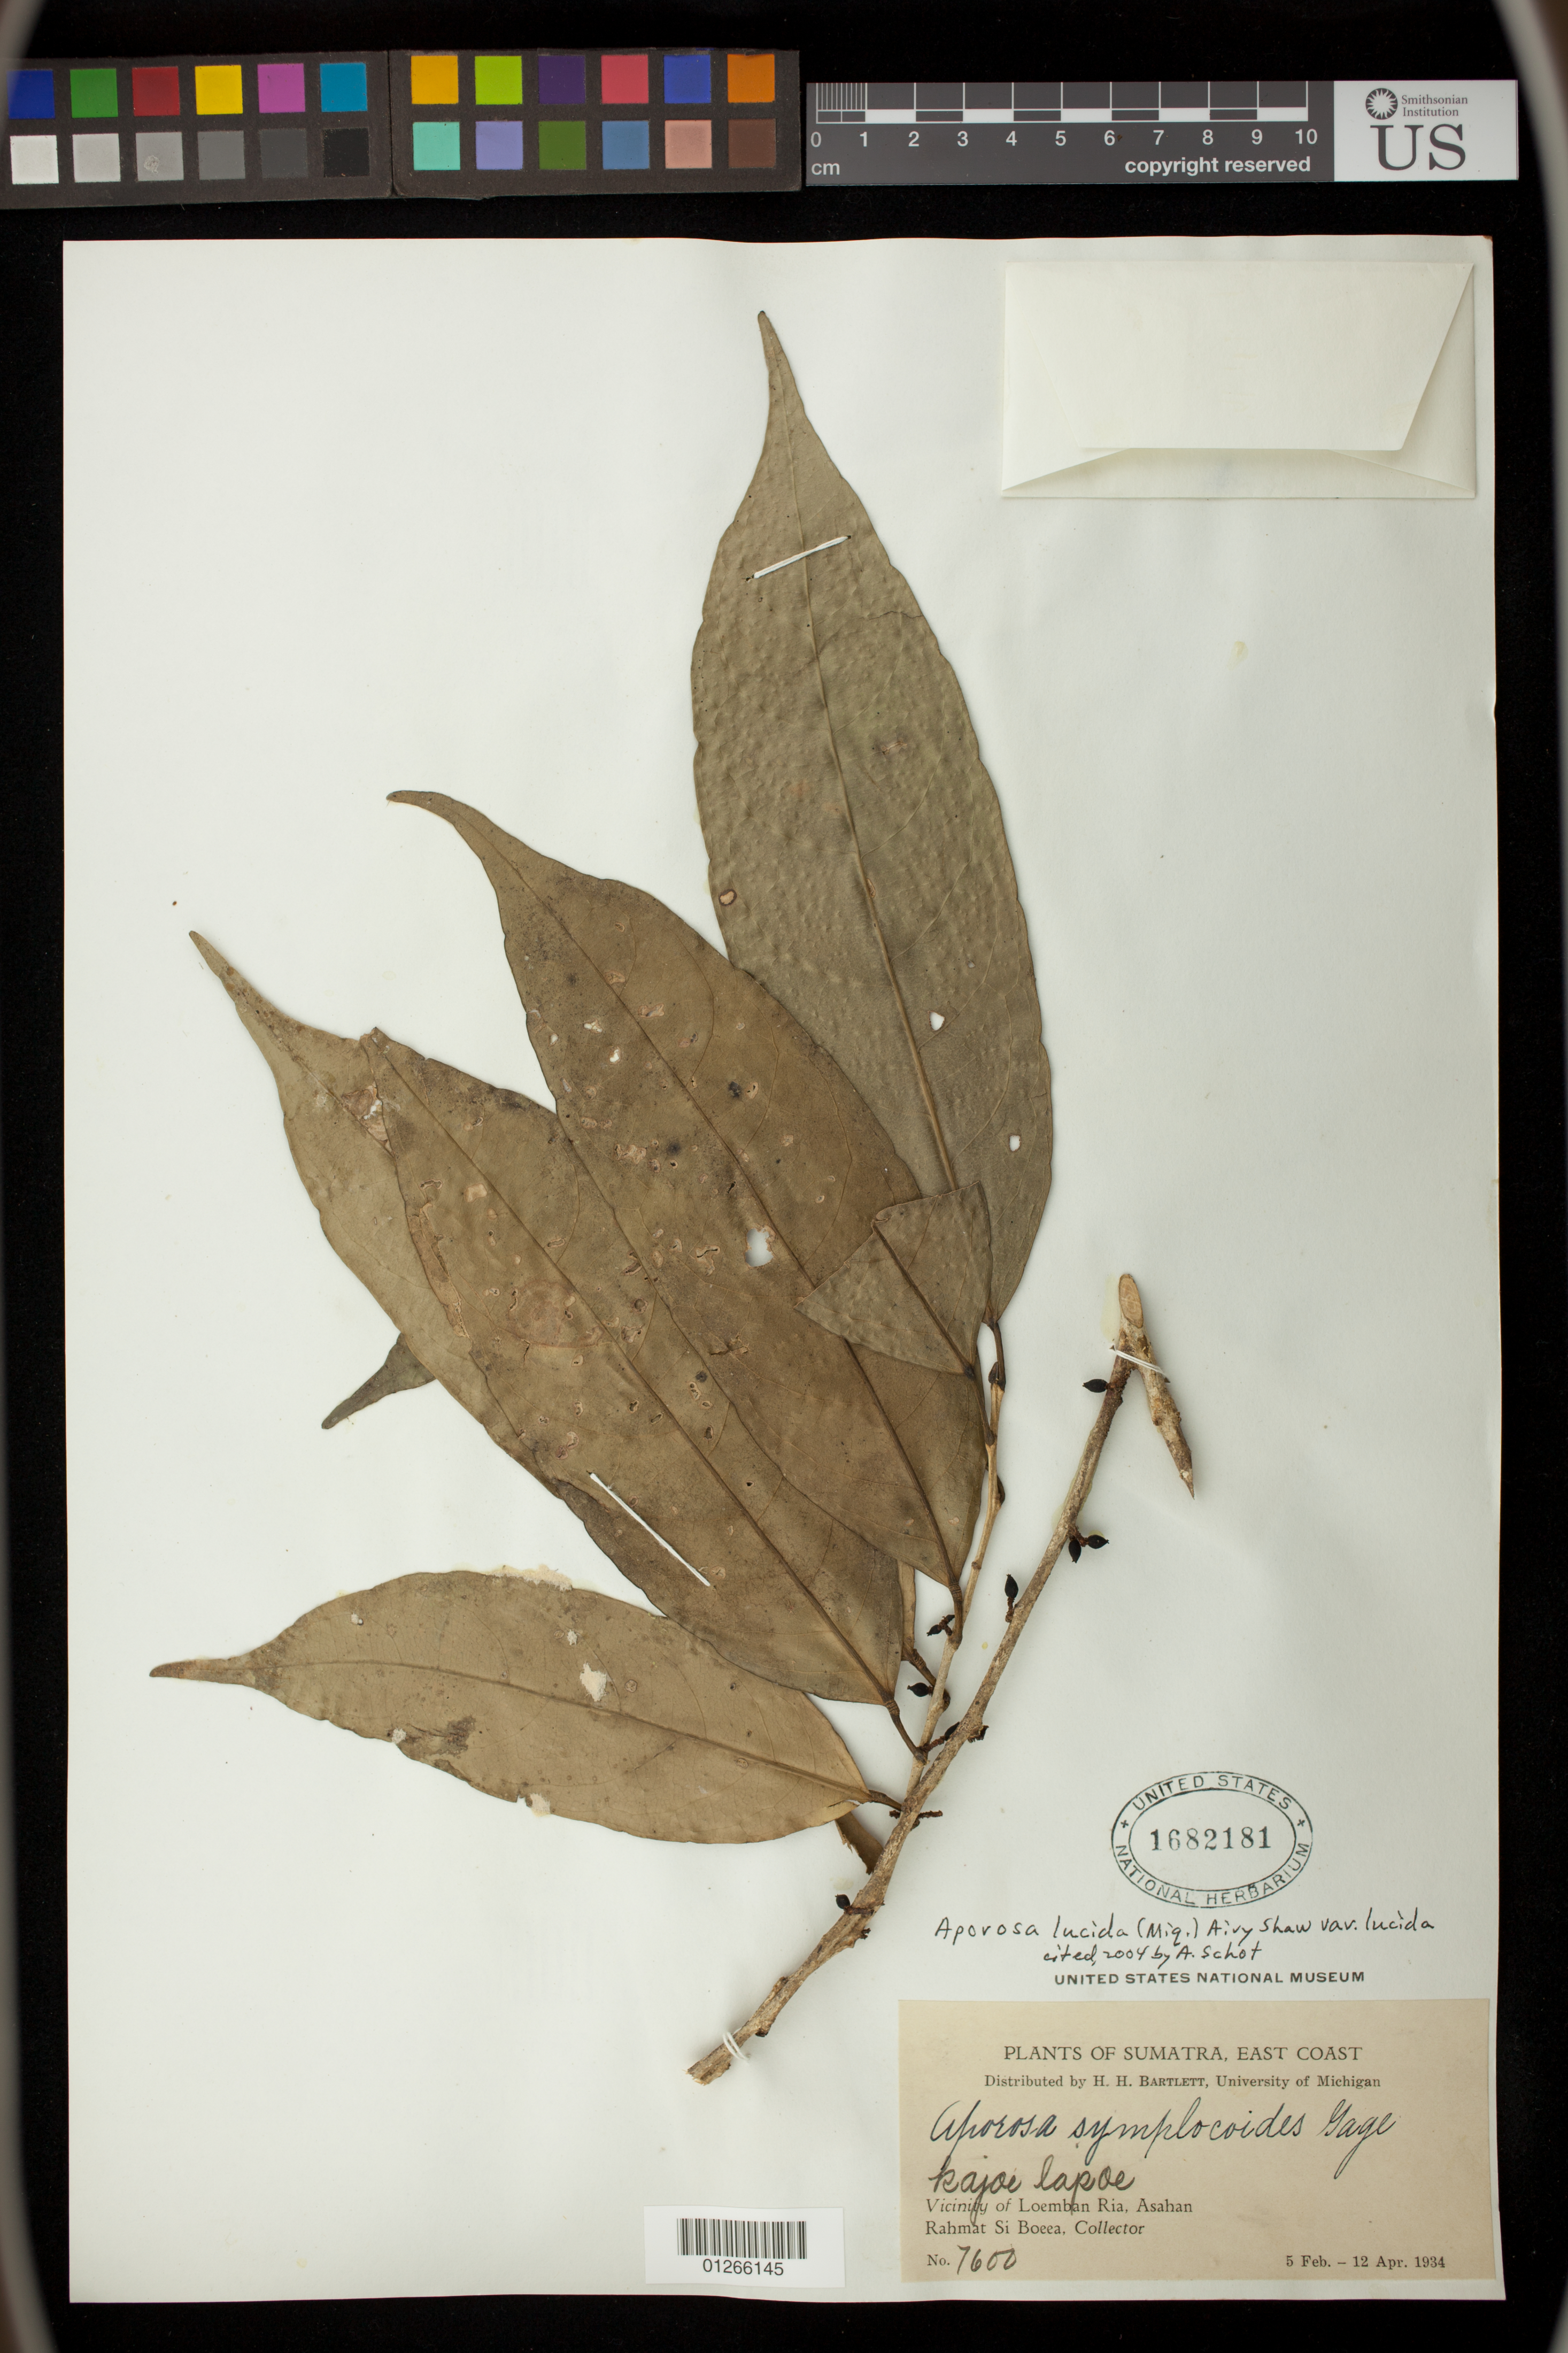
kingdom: Plantae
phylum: Tracheophyta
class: Magnoliopsida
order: Malpighiales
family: Phyllanthaceae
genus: Aporosa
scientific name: Aporosa lucida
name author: (Miq.) Airy Shaw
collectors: Rahmat Si Boeea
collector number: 7600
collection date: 1934-02-05/1934-04-12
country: Indonesia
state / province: Sumatra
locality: East Coast. Loemban Ria, Asahan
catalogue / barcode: US 1682181